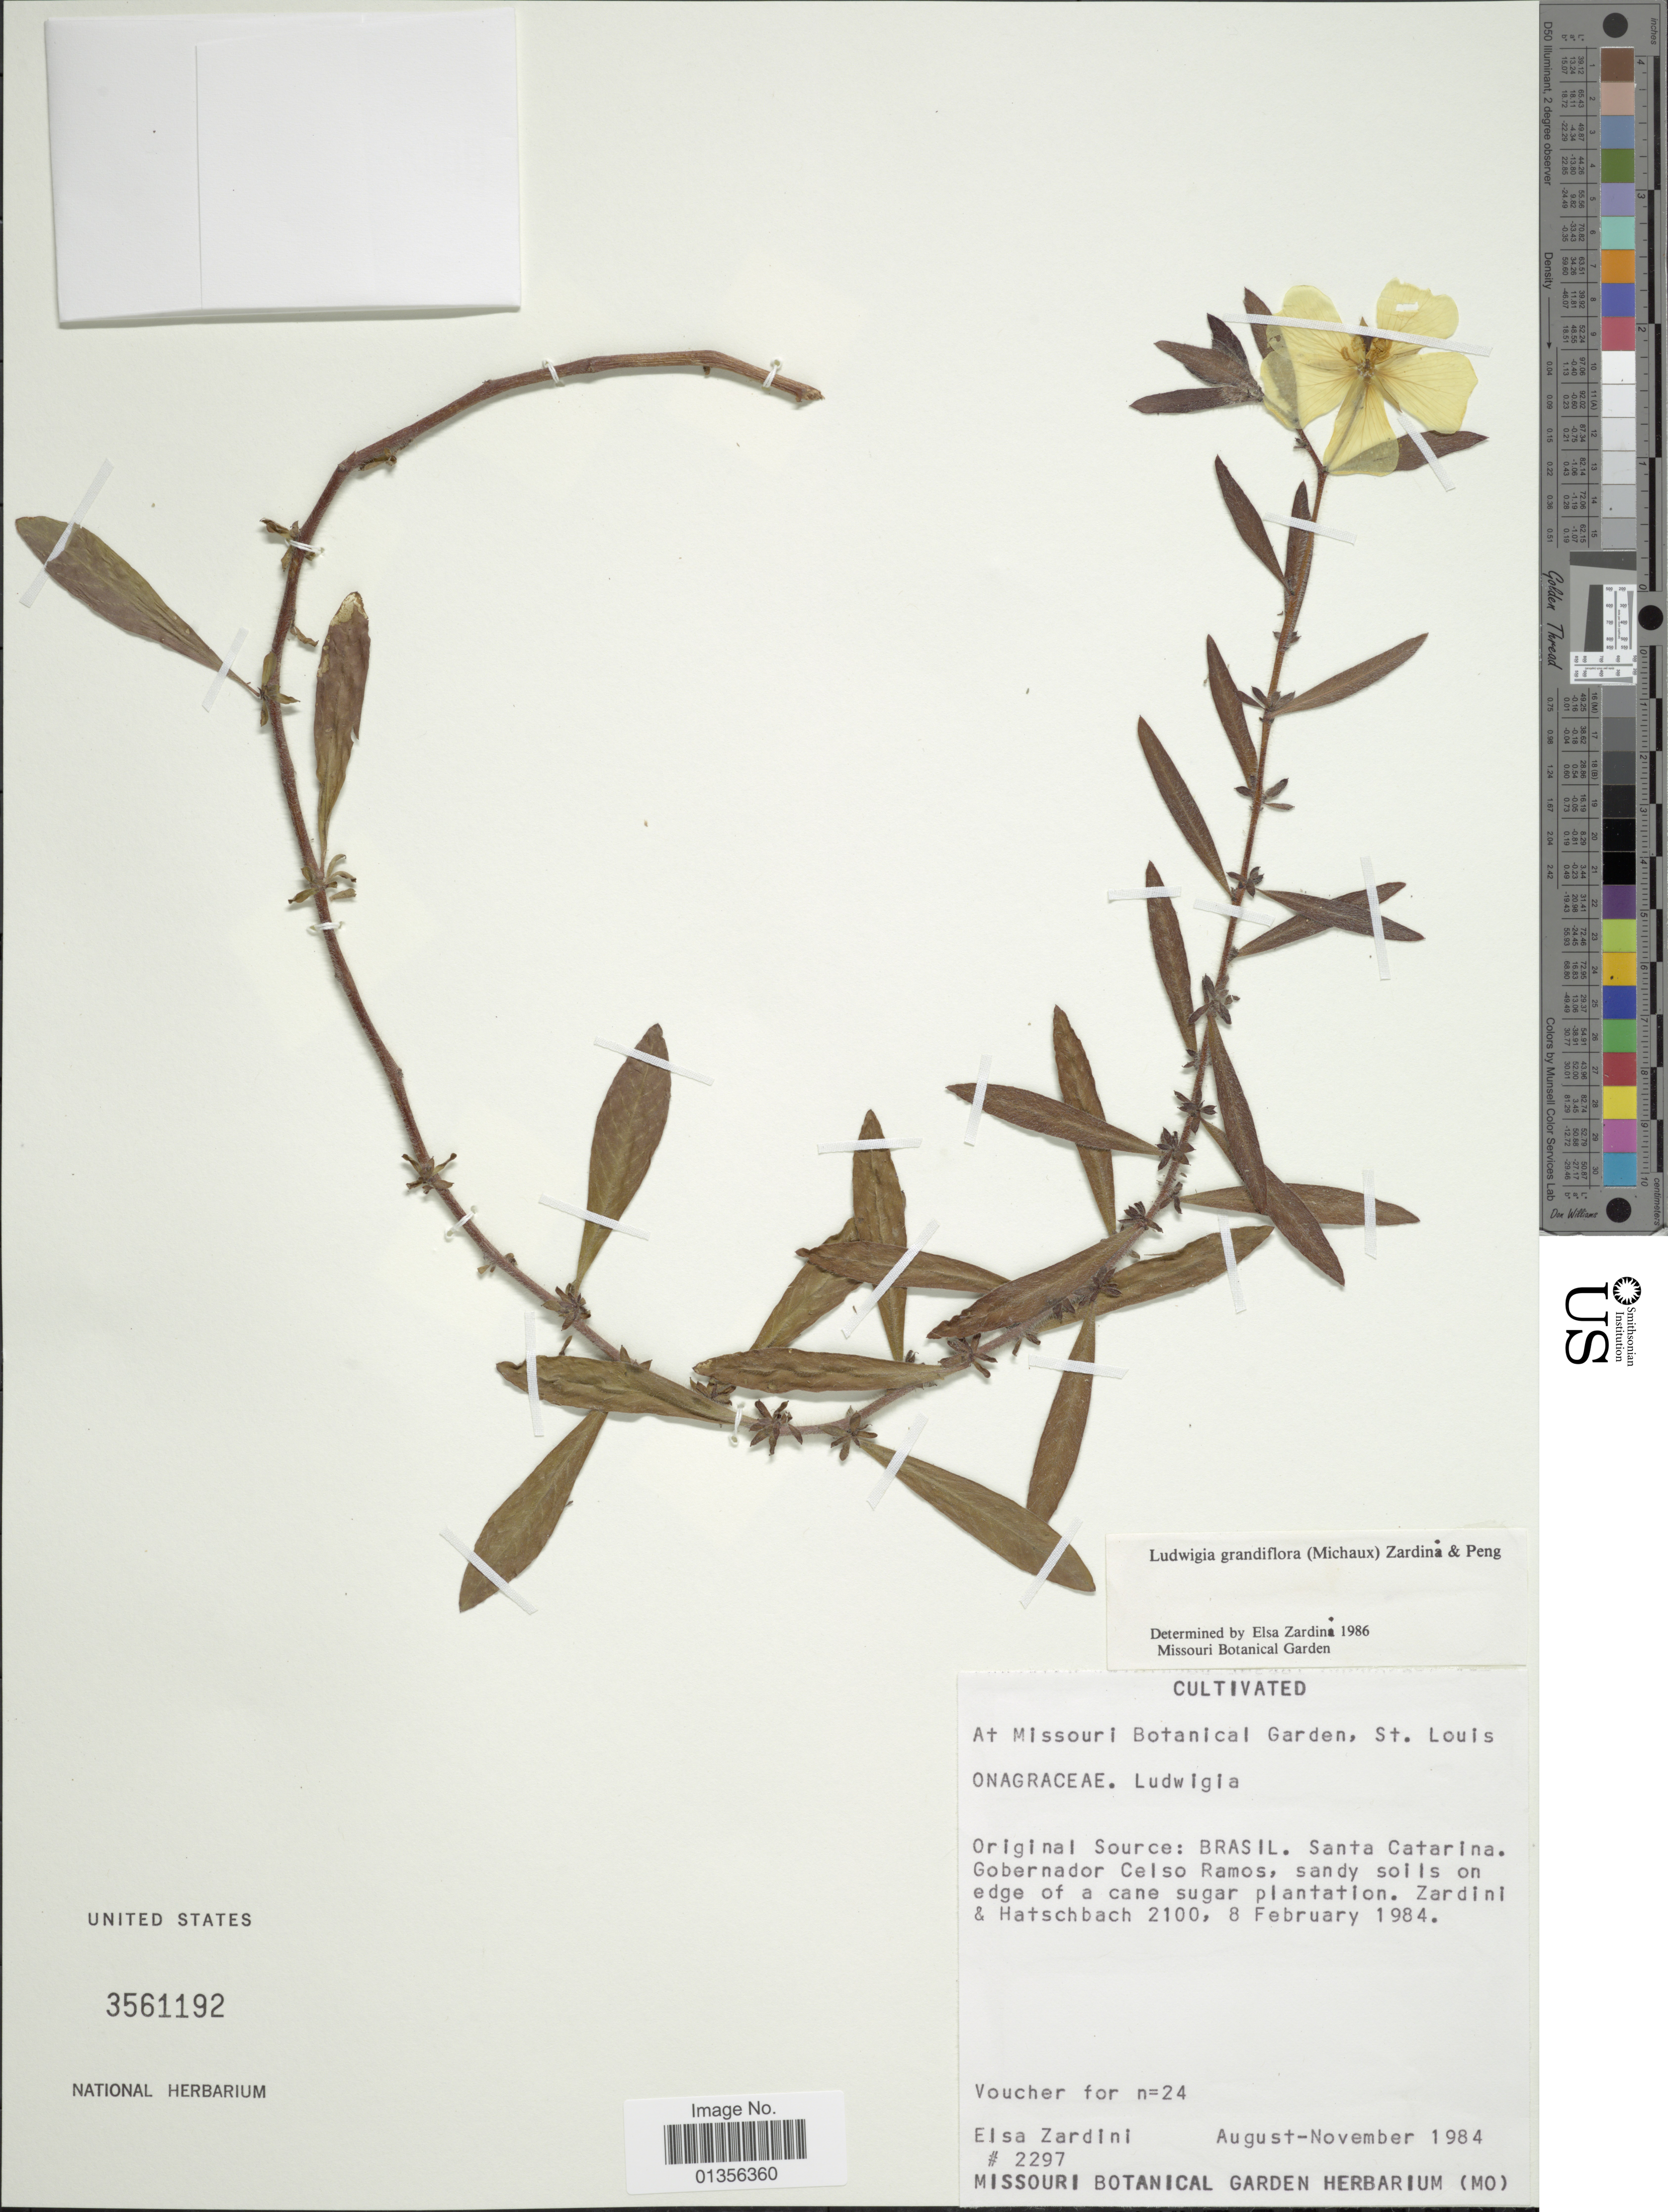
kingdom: Plantae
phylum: Tracheophyta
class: Magnoliopsida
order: Myrtales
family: Onagraceae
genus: Ludwigia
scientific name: Ludwigia grandiflora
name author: (Michx.) Greuter & Burdet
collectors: E. M. Zardini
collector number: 2297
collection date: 1984-08/1984-11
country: United States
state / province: Missouri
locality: At Missouri Botanical Garden, St. Louis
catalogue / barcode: US 3561192